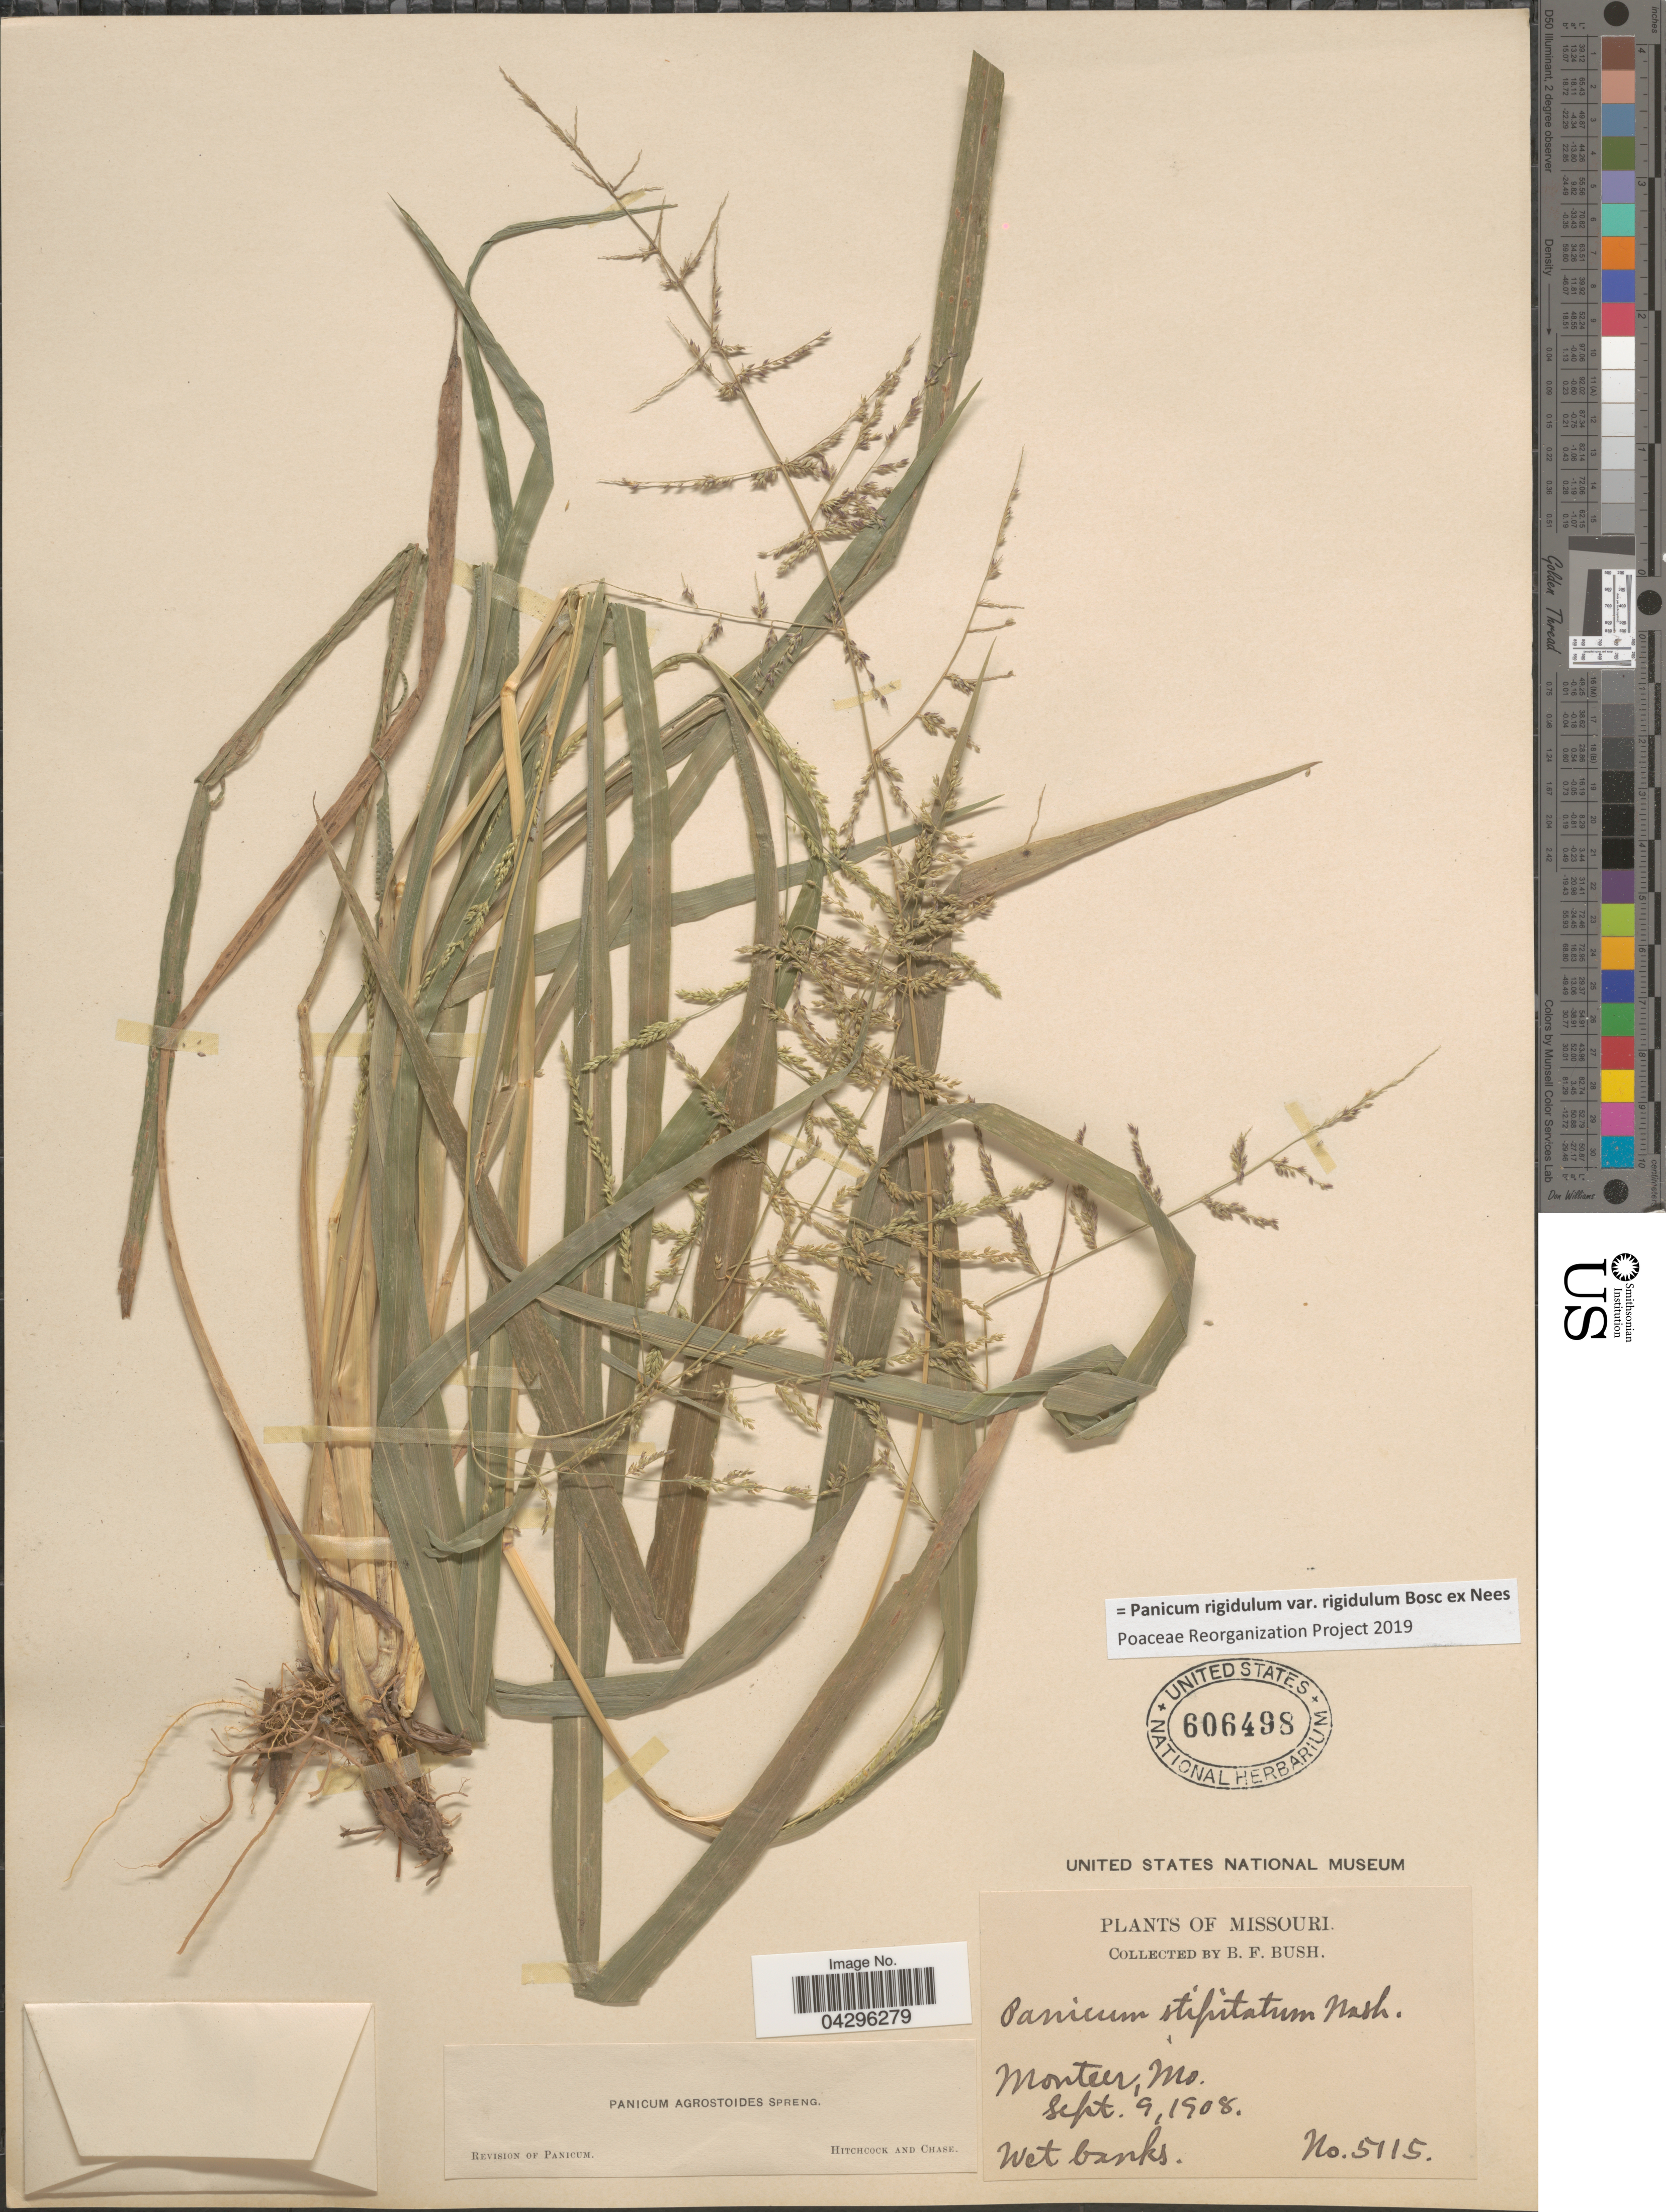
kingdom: Plantae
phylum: Tracheophyta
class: Liliopsida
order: Poales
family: Poaceae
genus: Panicum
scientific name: Panicum rigidulum var. rigidulum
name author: Bosc ex Nees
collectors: B. F. Bush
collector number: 5115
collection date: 1908-09-09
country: United States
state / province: Missouri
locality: Monteer.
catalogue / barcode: US 606498